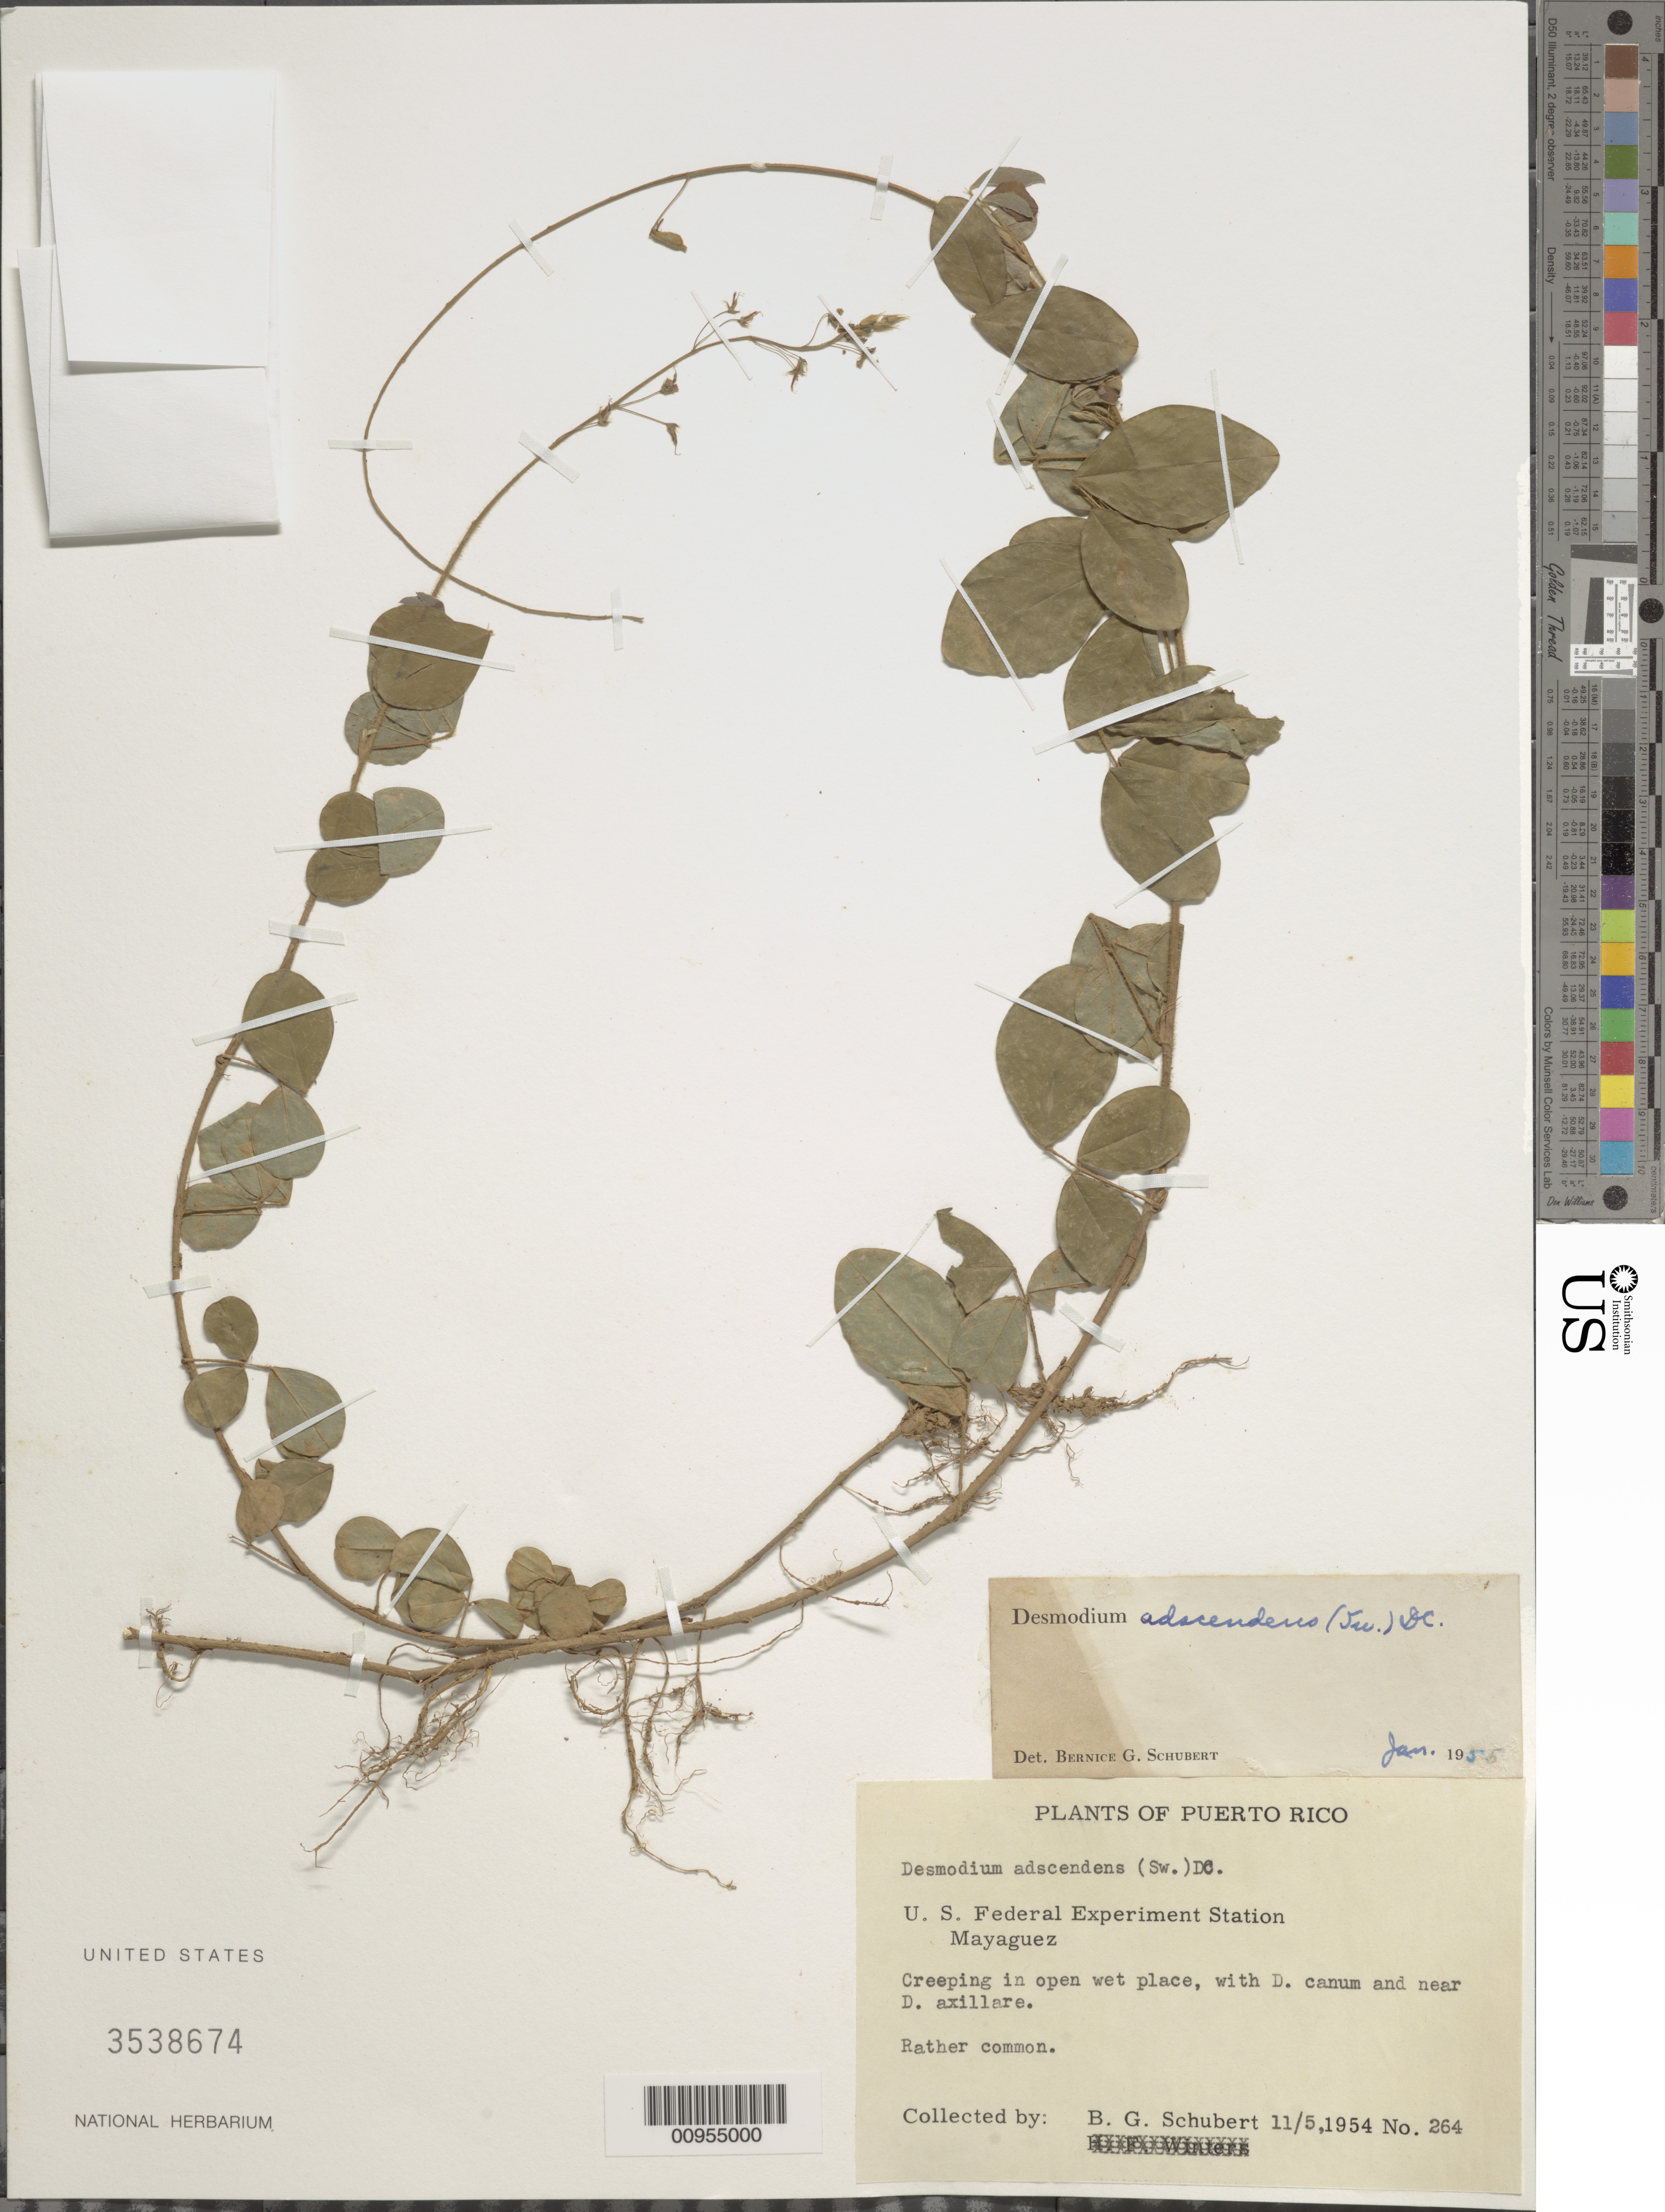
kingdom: Plantae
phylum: Tracheophyta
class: Magnoliopsida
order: Fabales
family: Fabaceae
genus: Grona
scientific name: Grona adscendens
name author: (Sw.) H. Ohashi & K. Ohashi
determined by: Strong, Mark T., (BOT), Smithsonian Institution - National Museum of Natural History (UNITED STATES)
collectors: B. Schubert & H. Winters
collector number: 264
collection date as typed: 05 Nov 1954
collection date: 1954-11-05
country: Puerto Rico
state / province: Mayagüez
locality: U.S. Federal Experiment Station, Mayaguez.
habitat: Creeping in open wet place.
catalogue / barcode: US 3538674